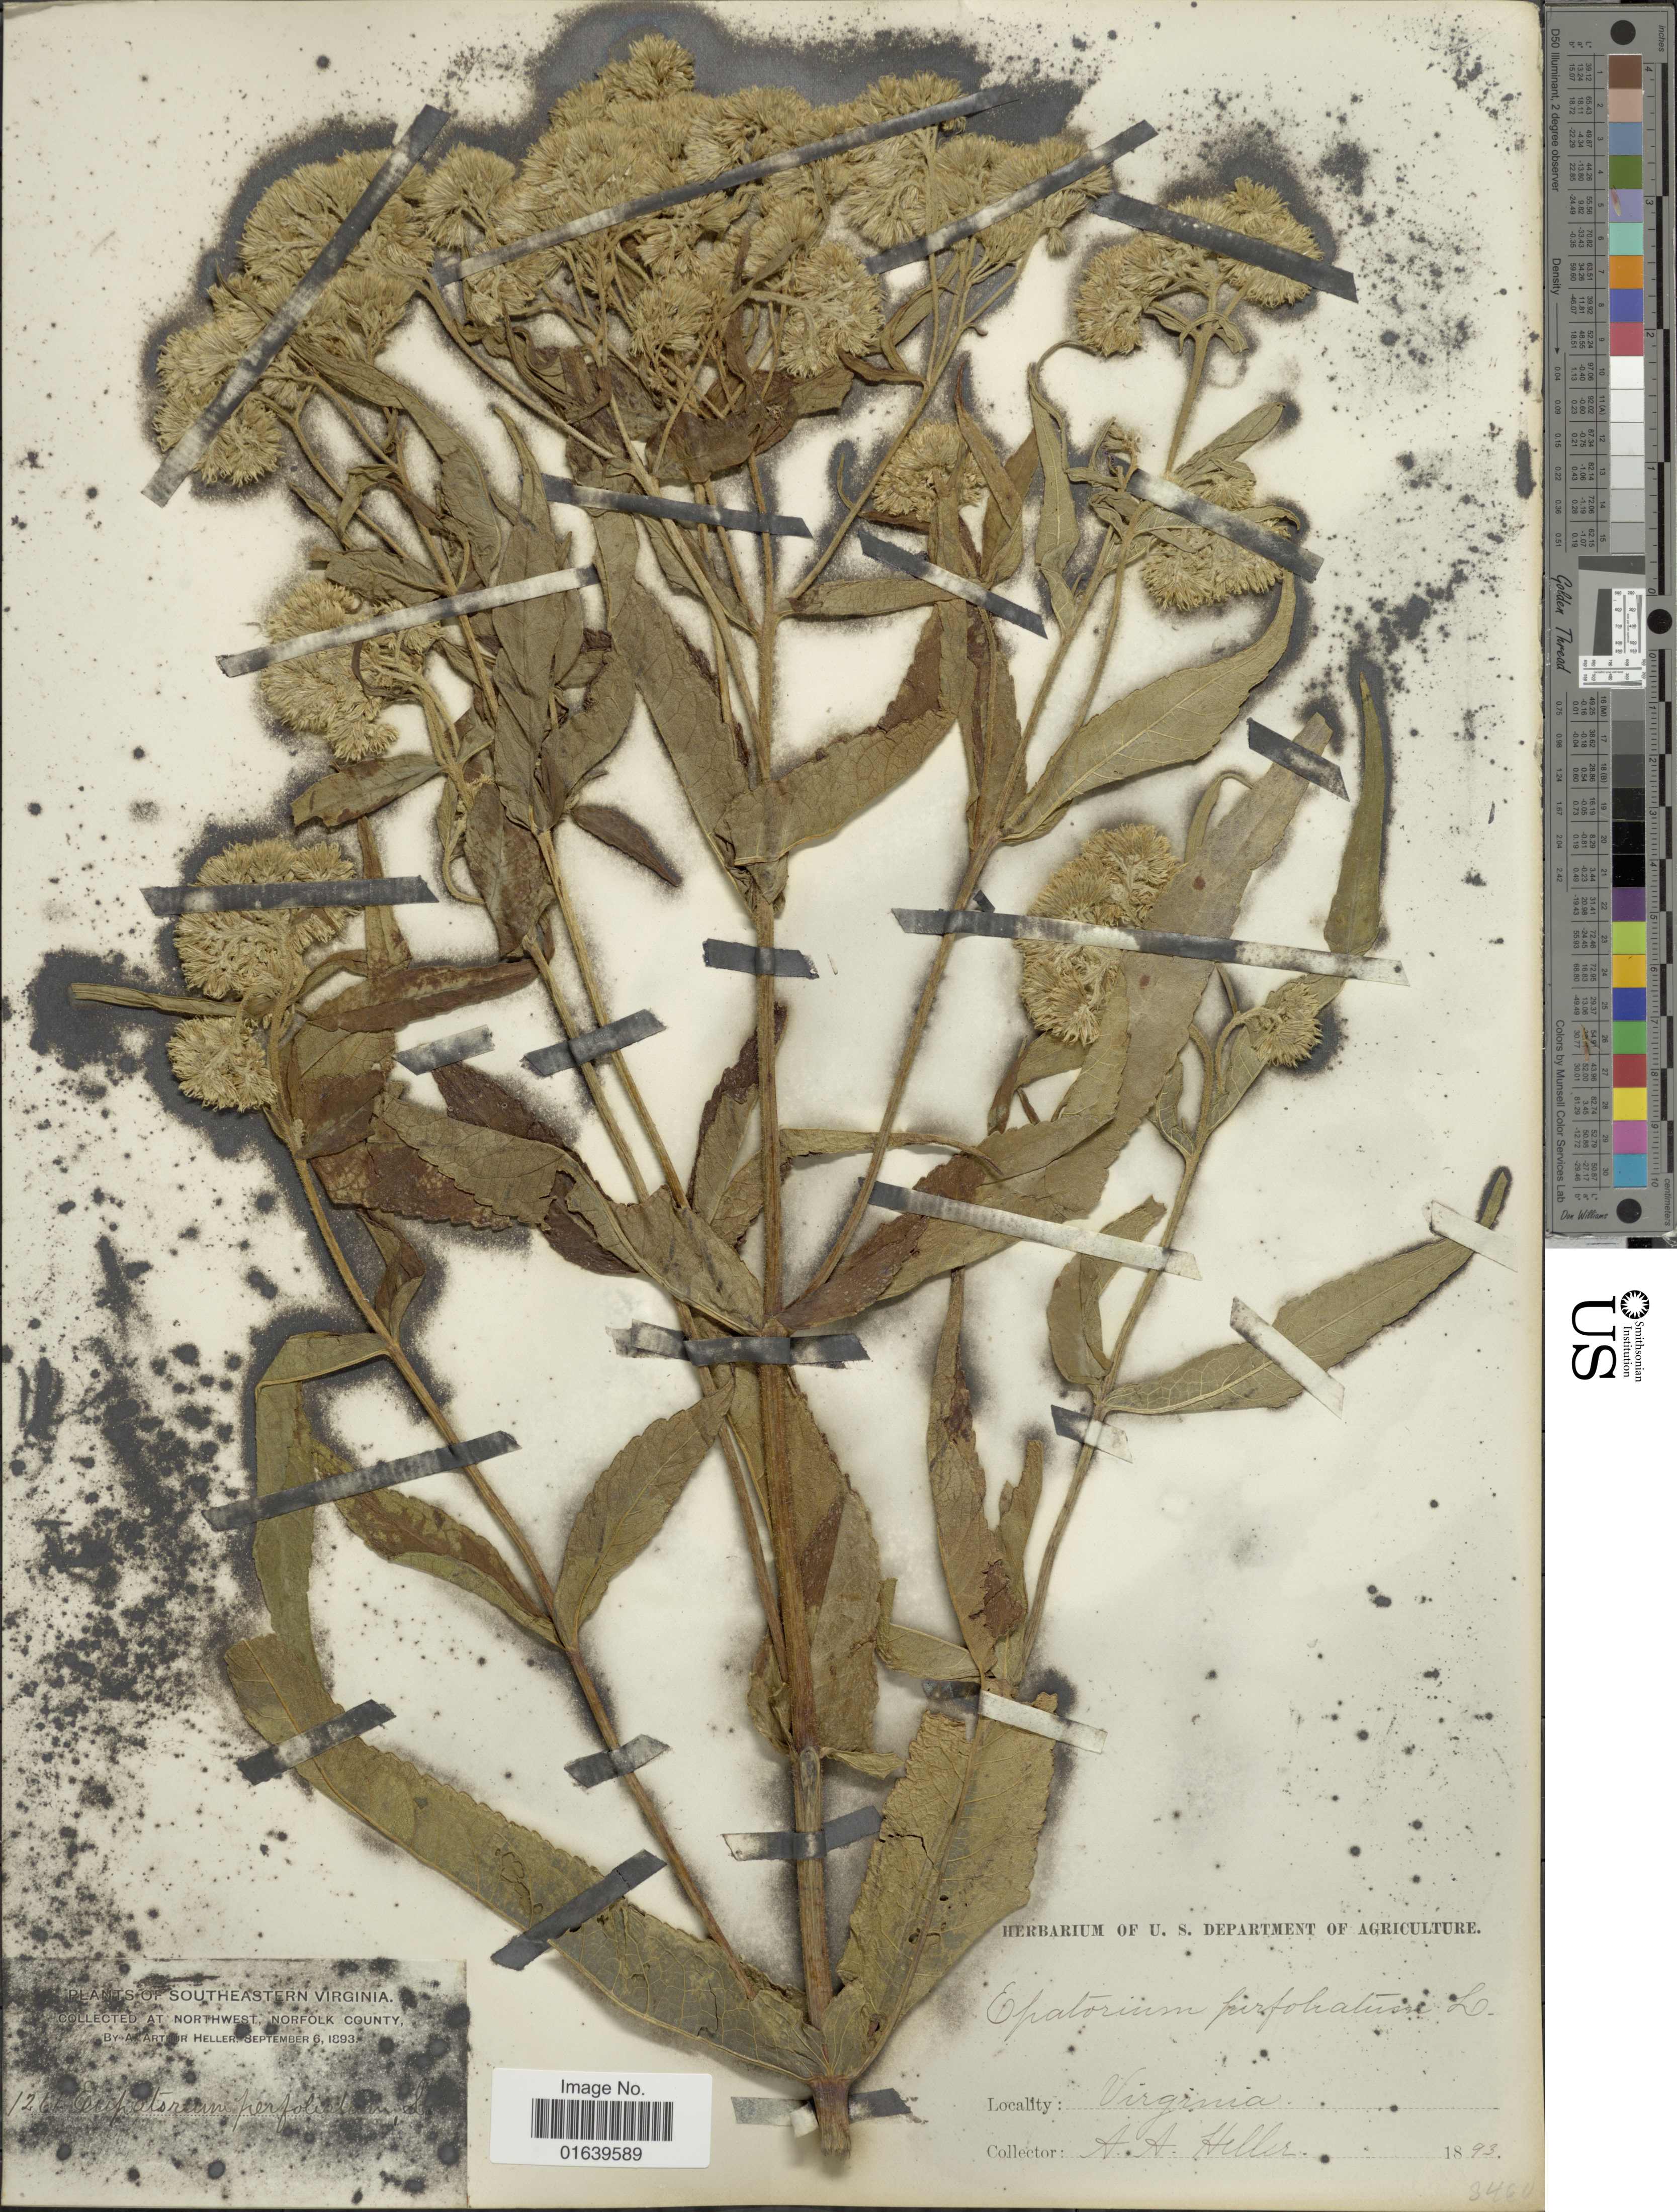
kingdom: Plantae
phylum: Tracheophyta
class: Magnoliopsida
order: Asterales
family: Asteraceae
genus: Eupatorium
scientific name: Eupatorium perfoliatum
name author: L.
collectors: A. A. Heller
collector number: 3460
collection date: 1893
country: United States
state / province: Virginia